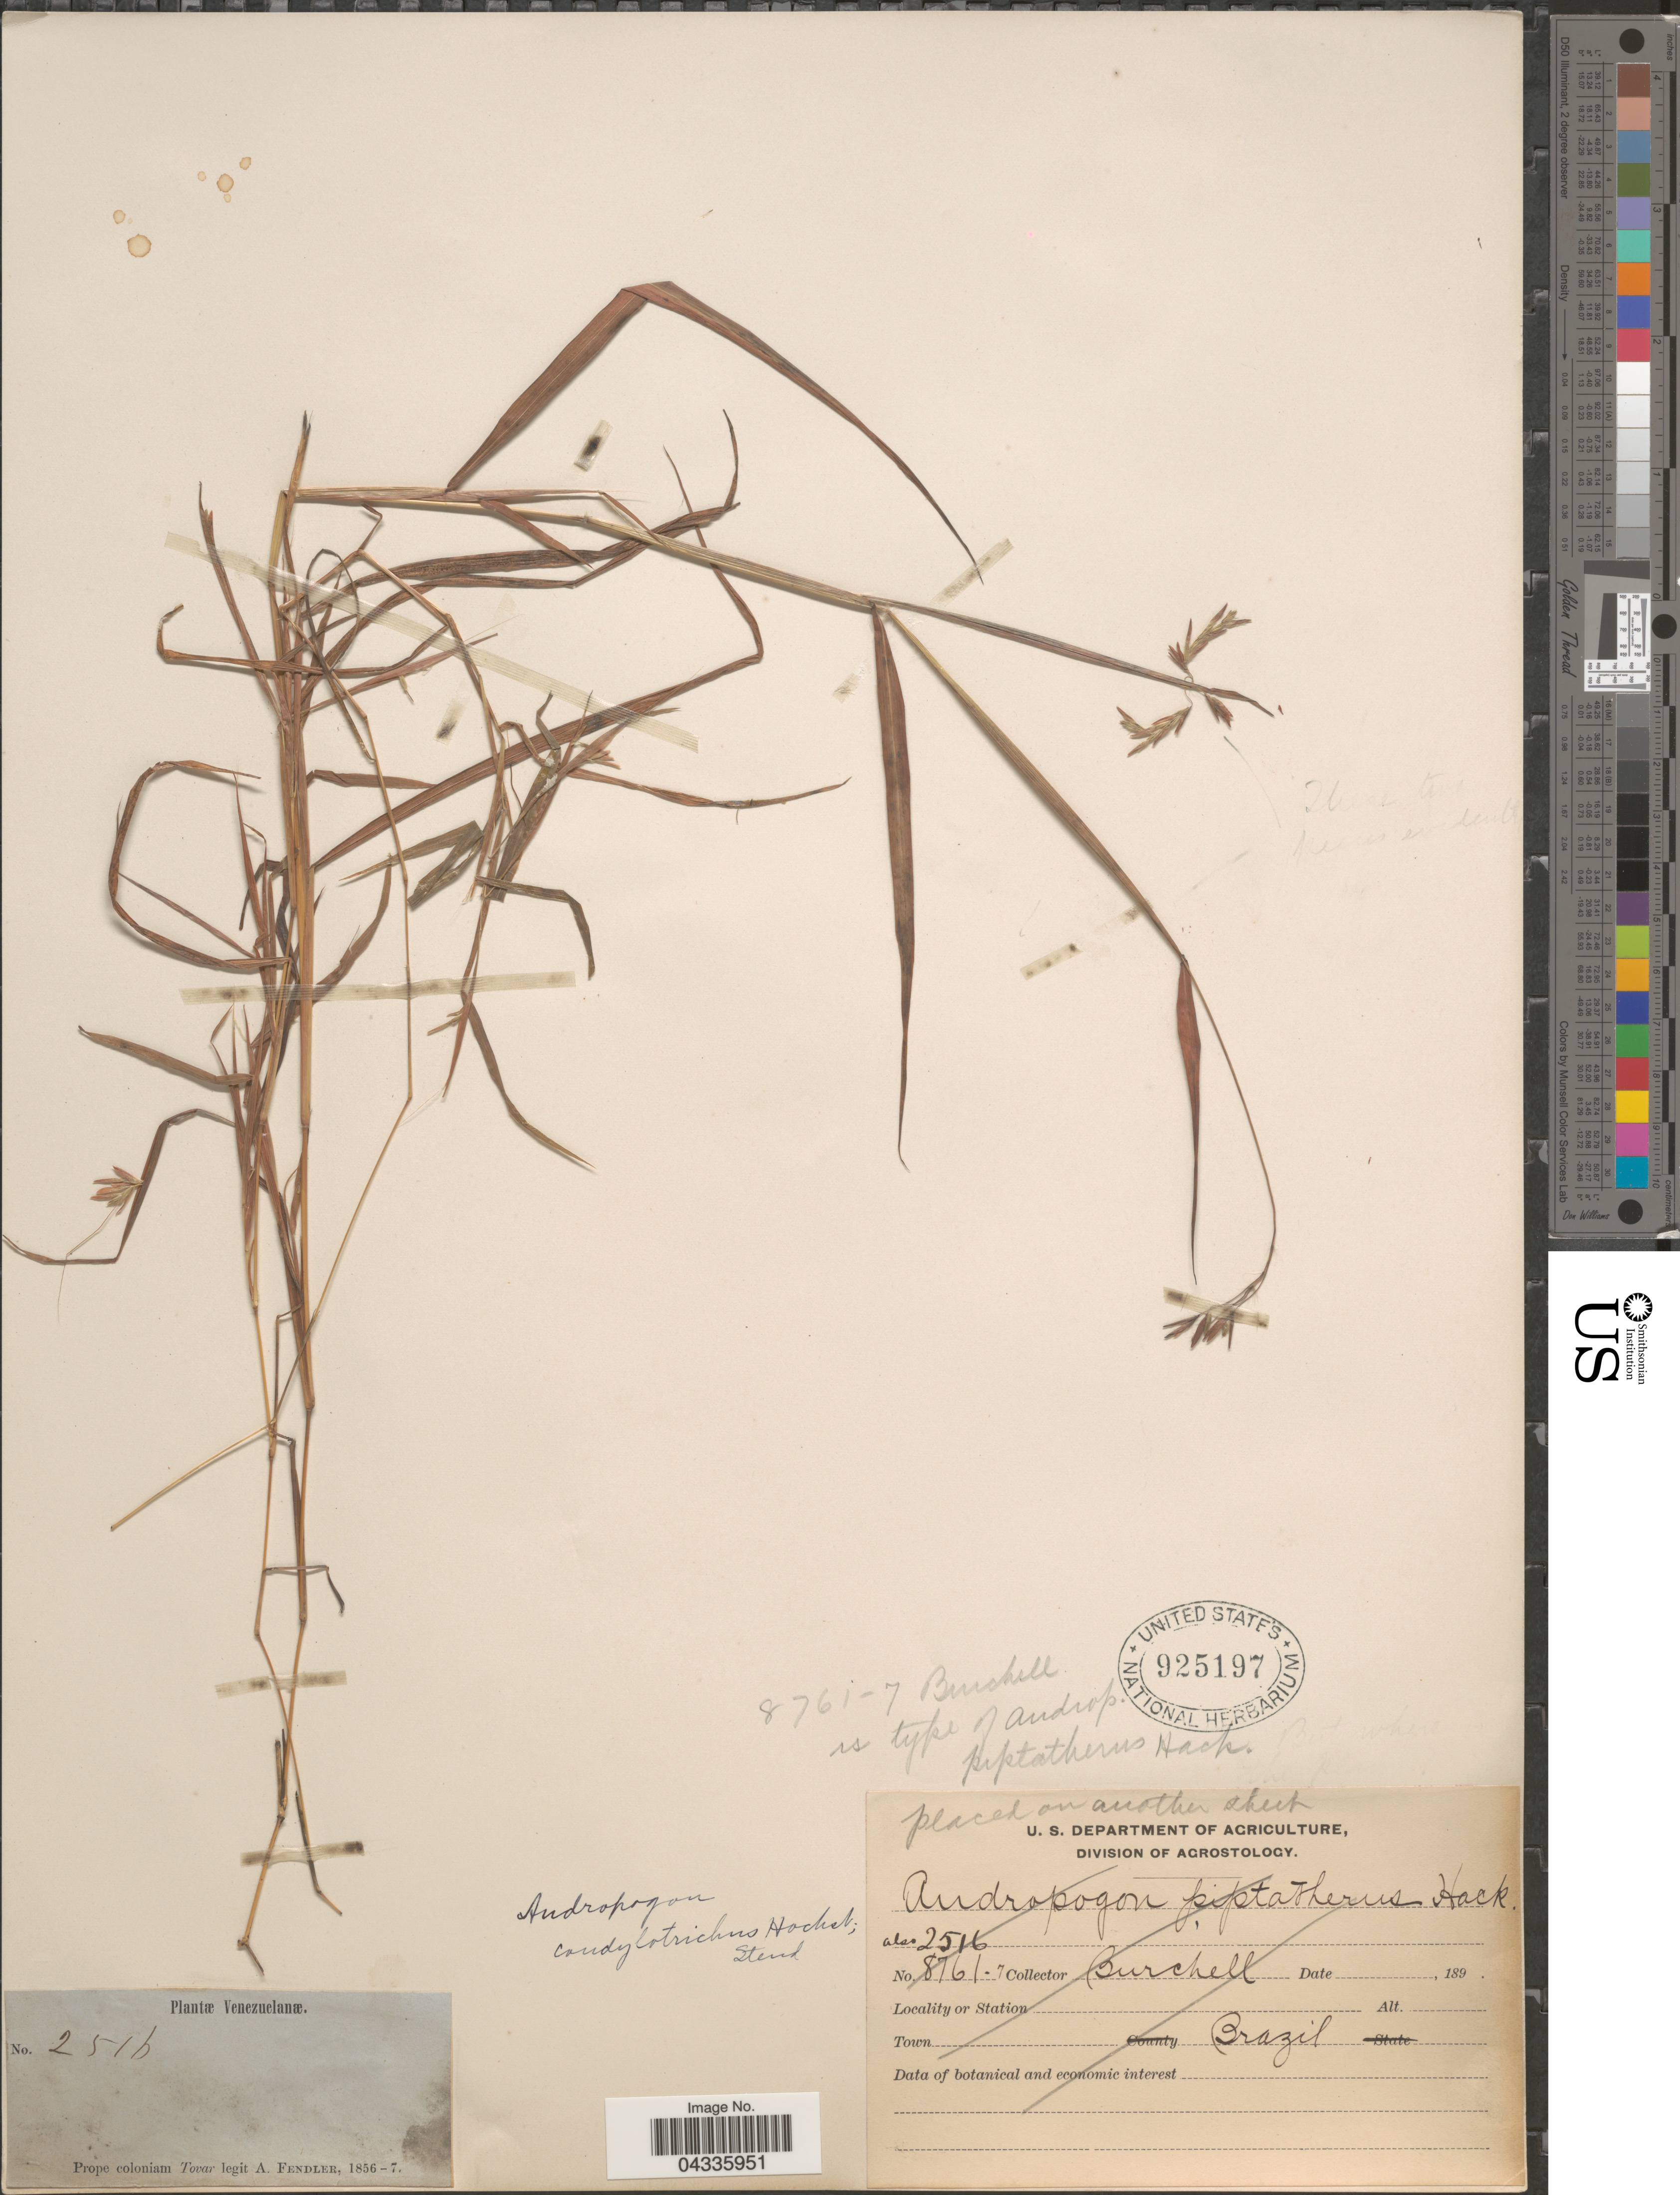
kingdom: Plantae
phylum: Tracheophyta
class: Liliopsida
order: Poales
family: Poaceae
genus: Euclasta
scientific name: Euclasta condylotricha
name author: (Hochst. ex Steud.) Stapf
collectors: A. Fendler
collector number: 2516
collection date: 1856/1857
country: Venezuela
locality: Prope coloniam Tovar.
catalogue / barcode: US 925197